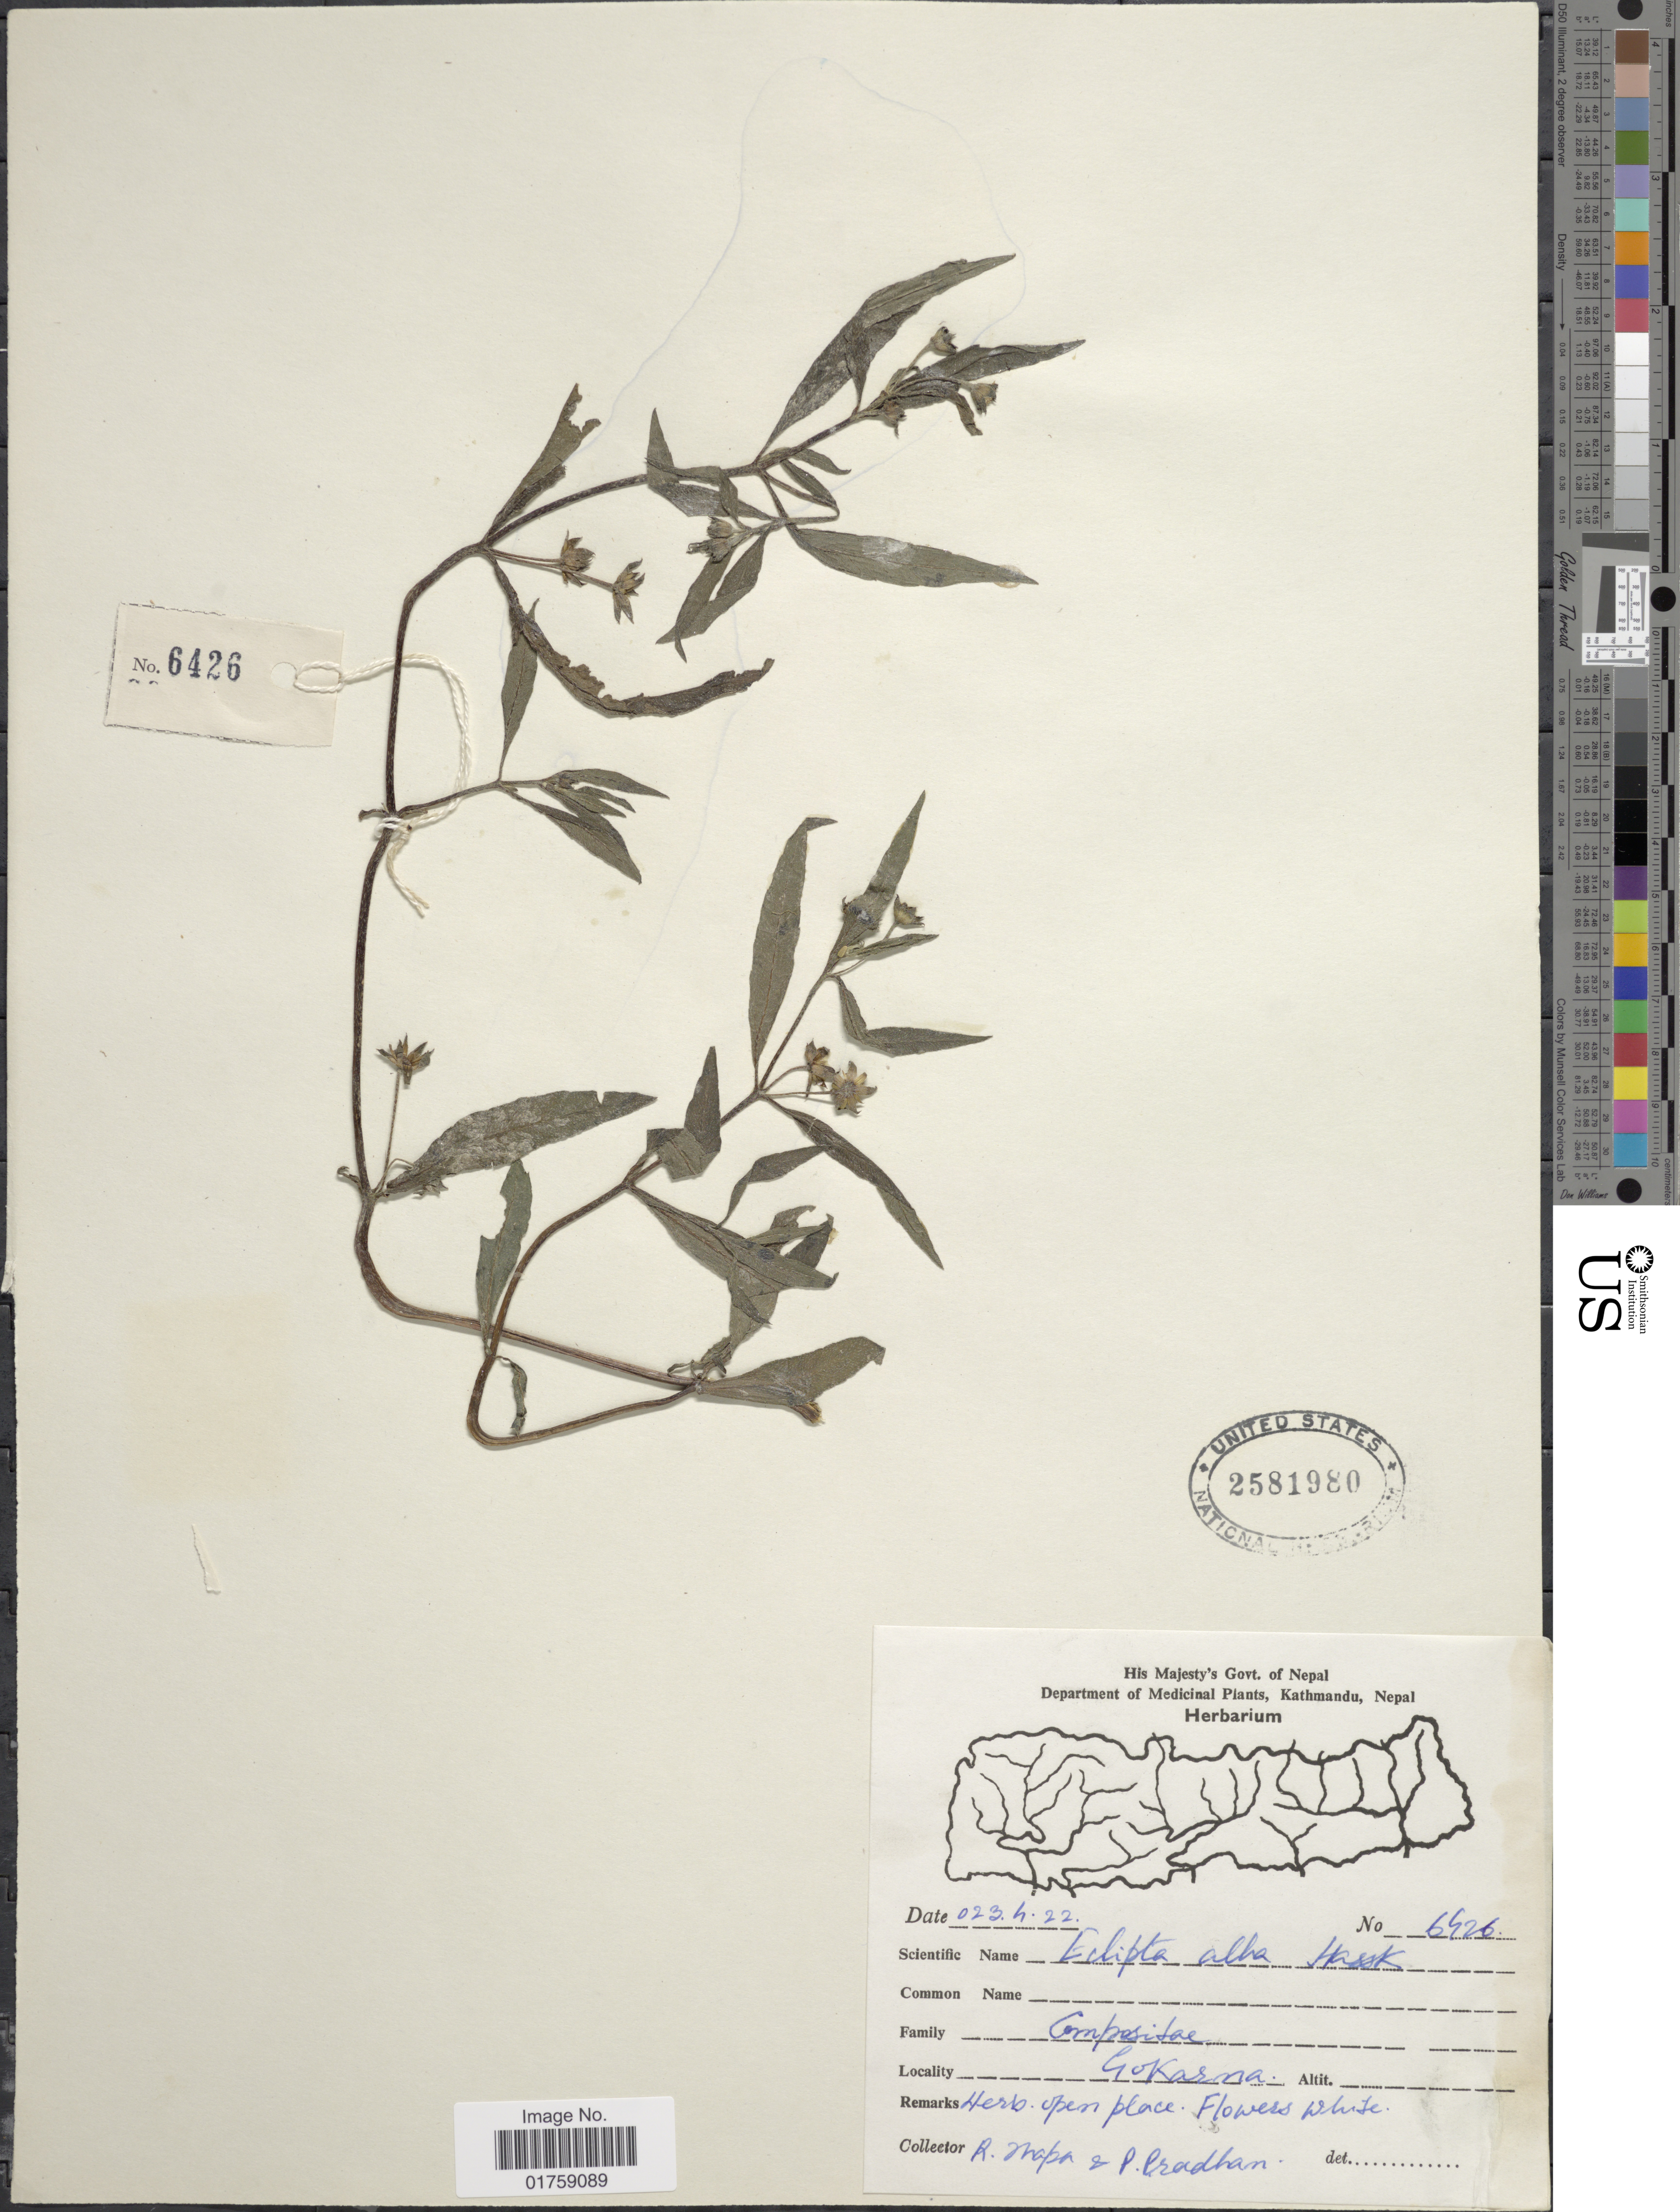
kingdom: Plantae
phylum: Tracheophyta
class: Magnoliopsida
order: Asterales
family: Asteraceae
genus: Eclipta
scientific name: Eclipta prostrata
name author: (L.) L.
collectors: R. Thapa & P. Pradhan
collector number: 6426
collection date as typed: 023.h.22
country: Nepal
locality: Gokarna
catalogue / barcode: US 2581980